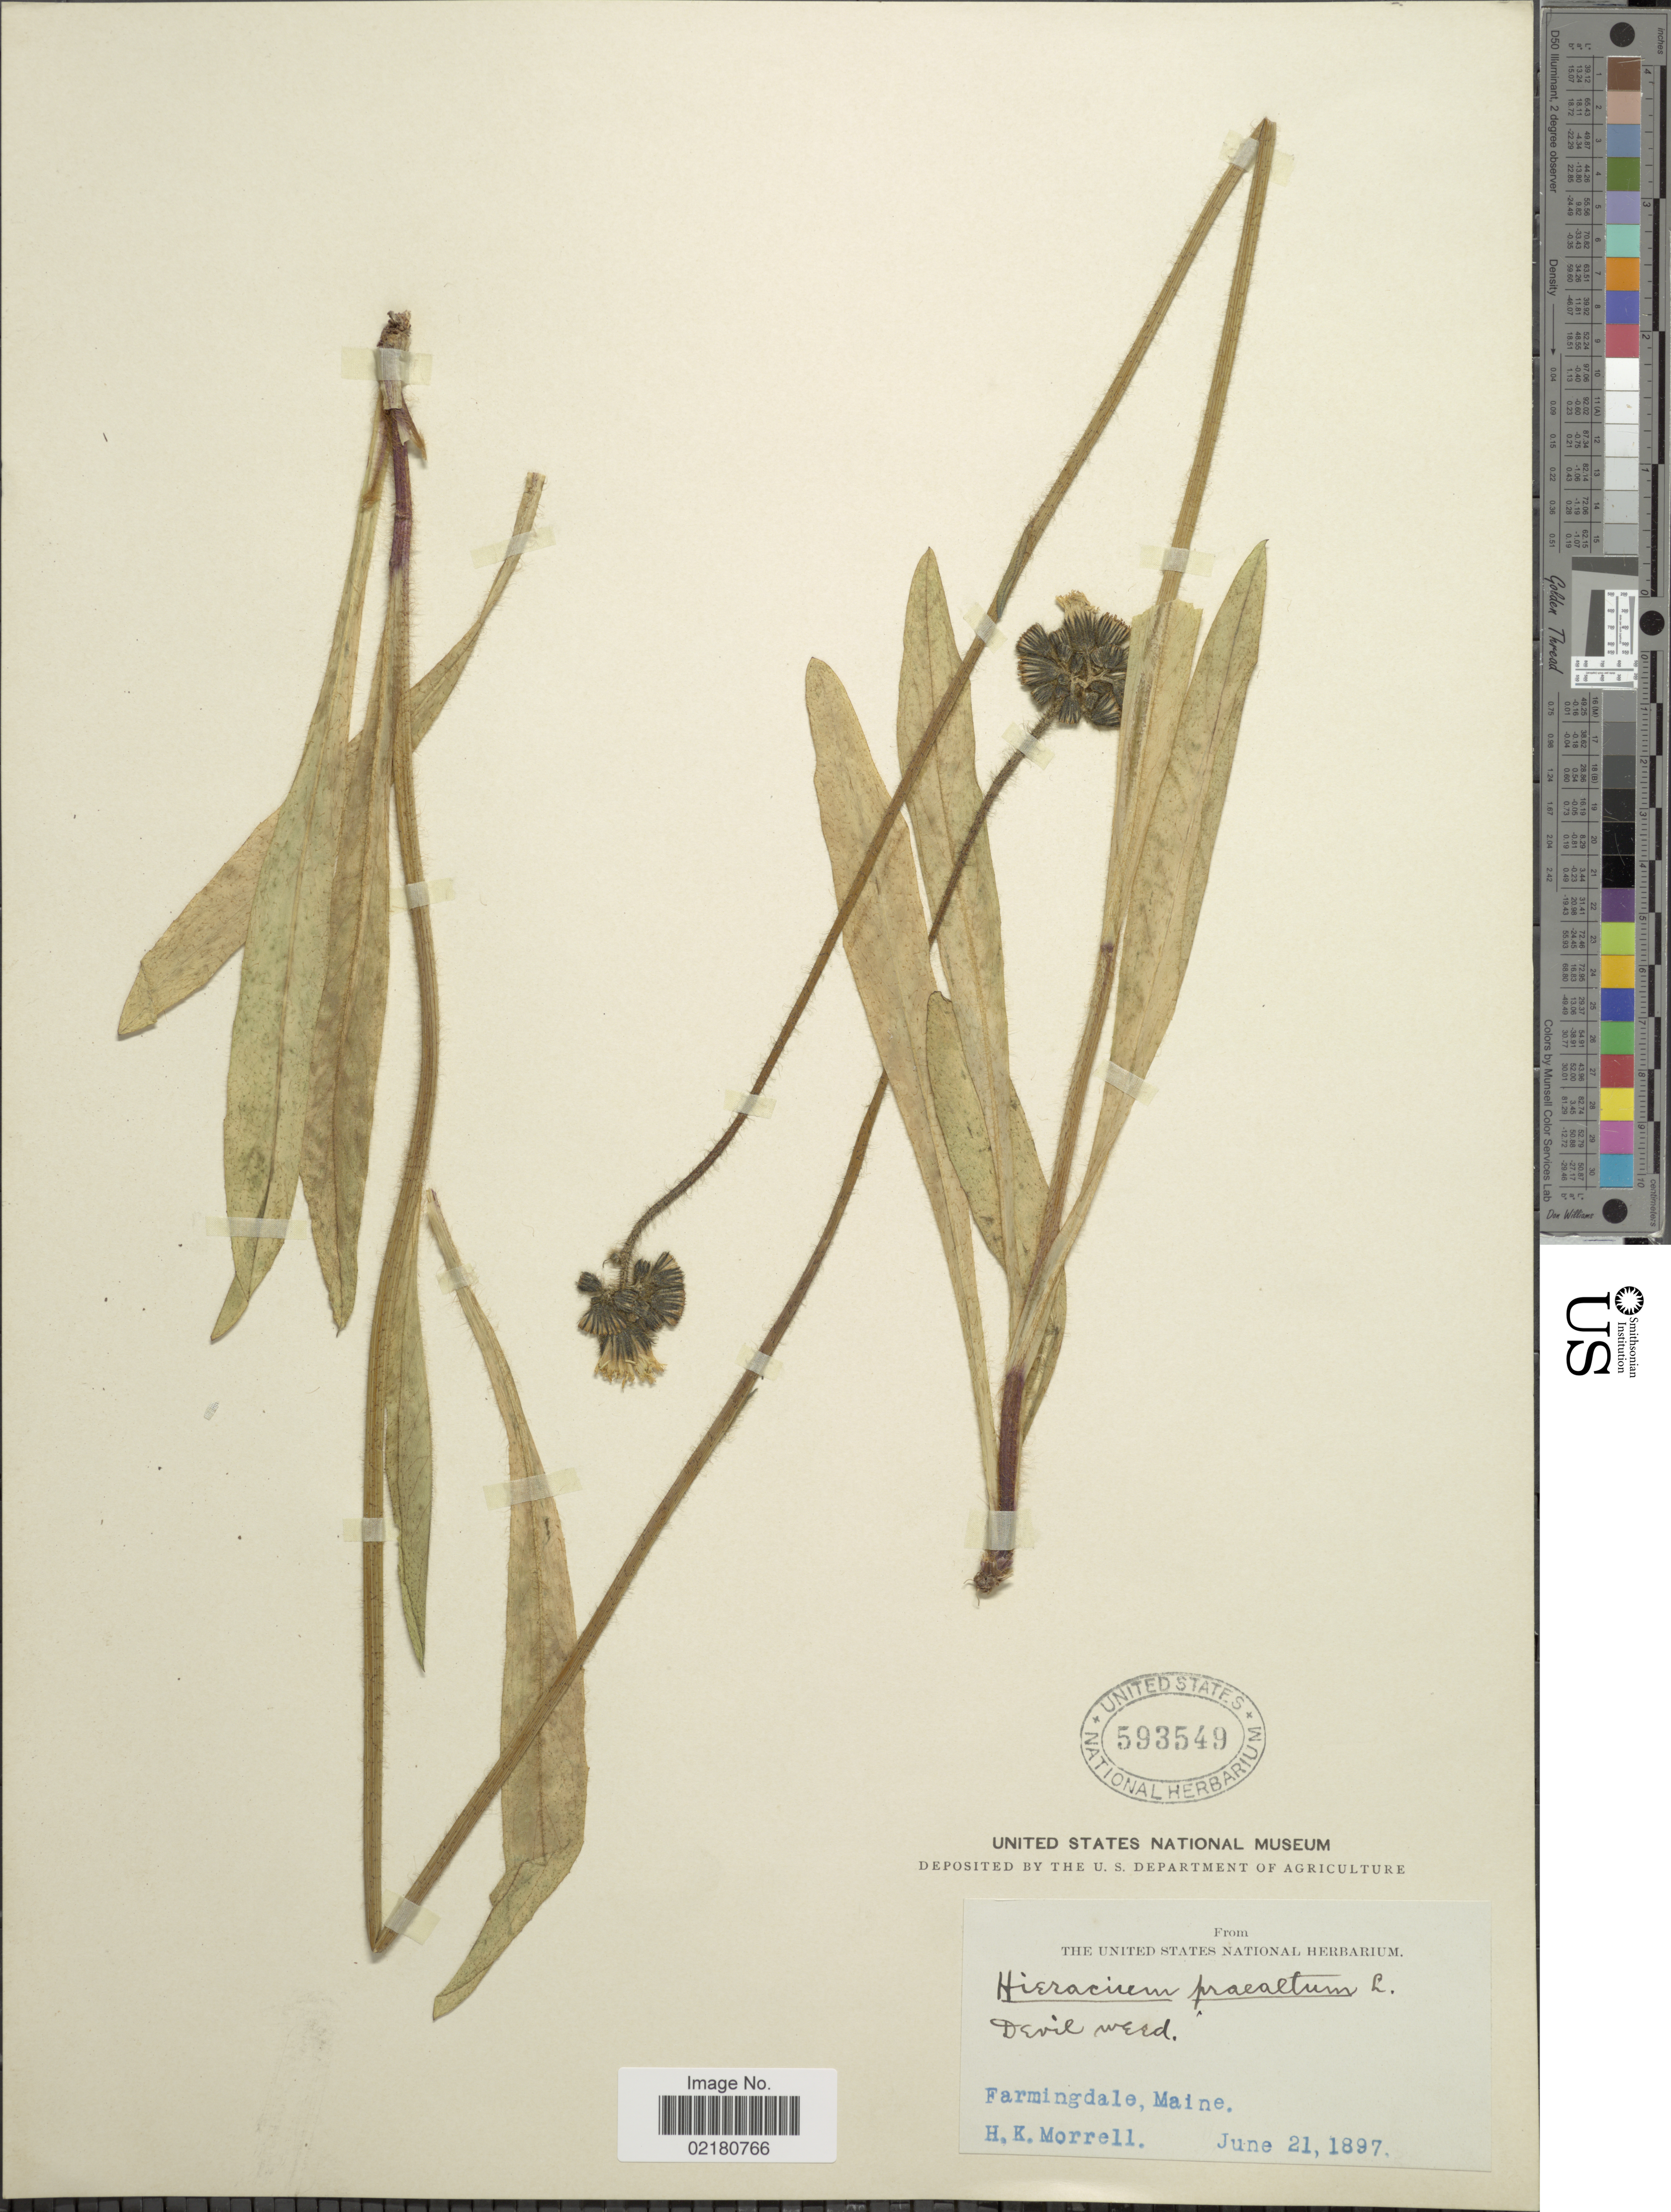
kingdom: Plantae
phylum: Tracheophyta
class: Magnoliopsida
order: Asterales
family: Asteraceae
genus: Pilosella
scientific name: Pilosella caespitosa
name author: (Dumort.) P. D. Sell & C. West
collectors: H. Morrell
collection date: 1897-06-21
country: United States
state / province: Maine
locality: Farmingdale, Maine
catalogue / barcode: US 593549